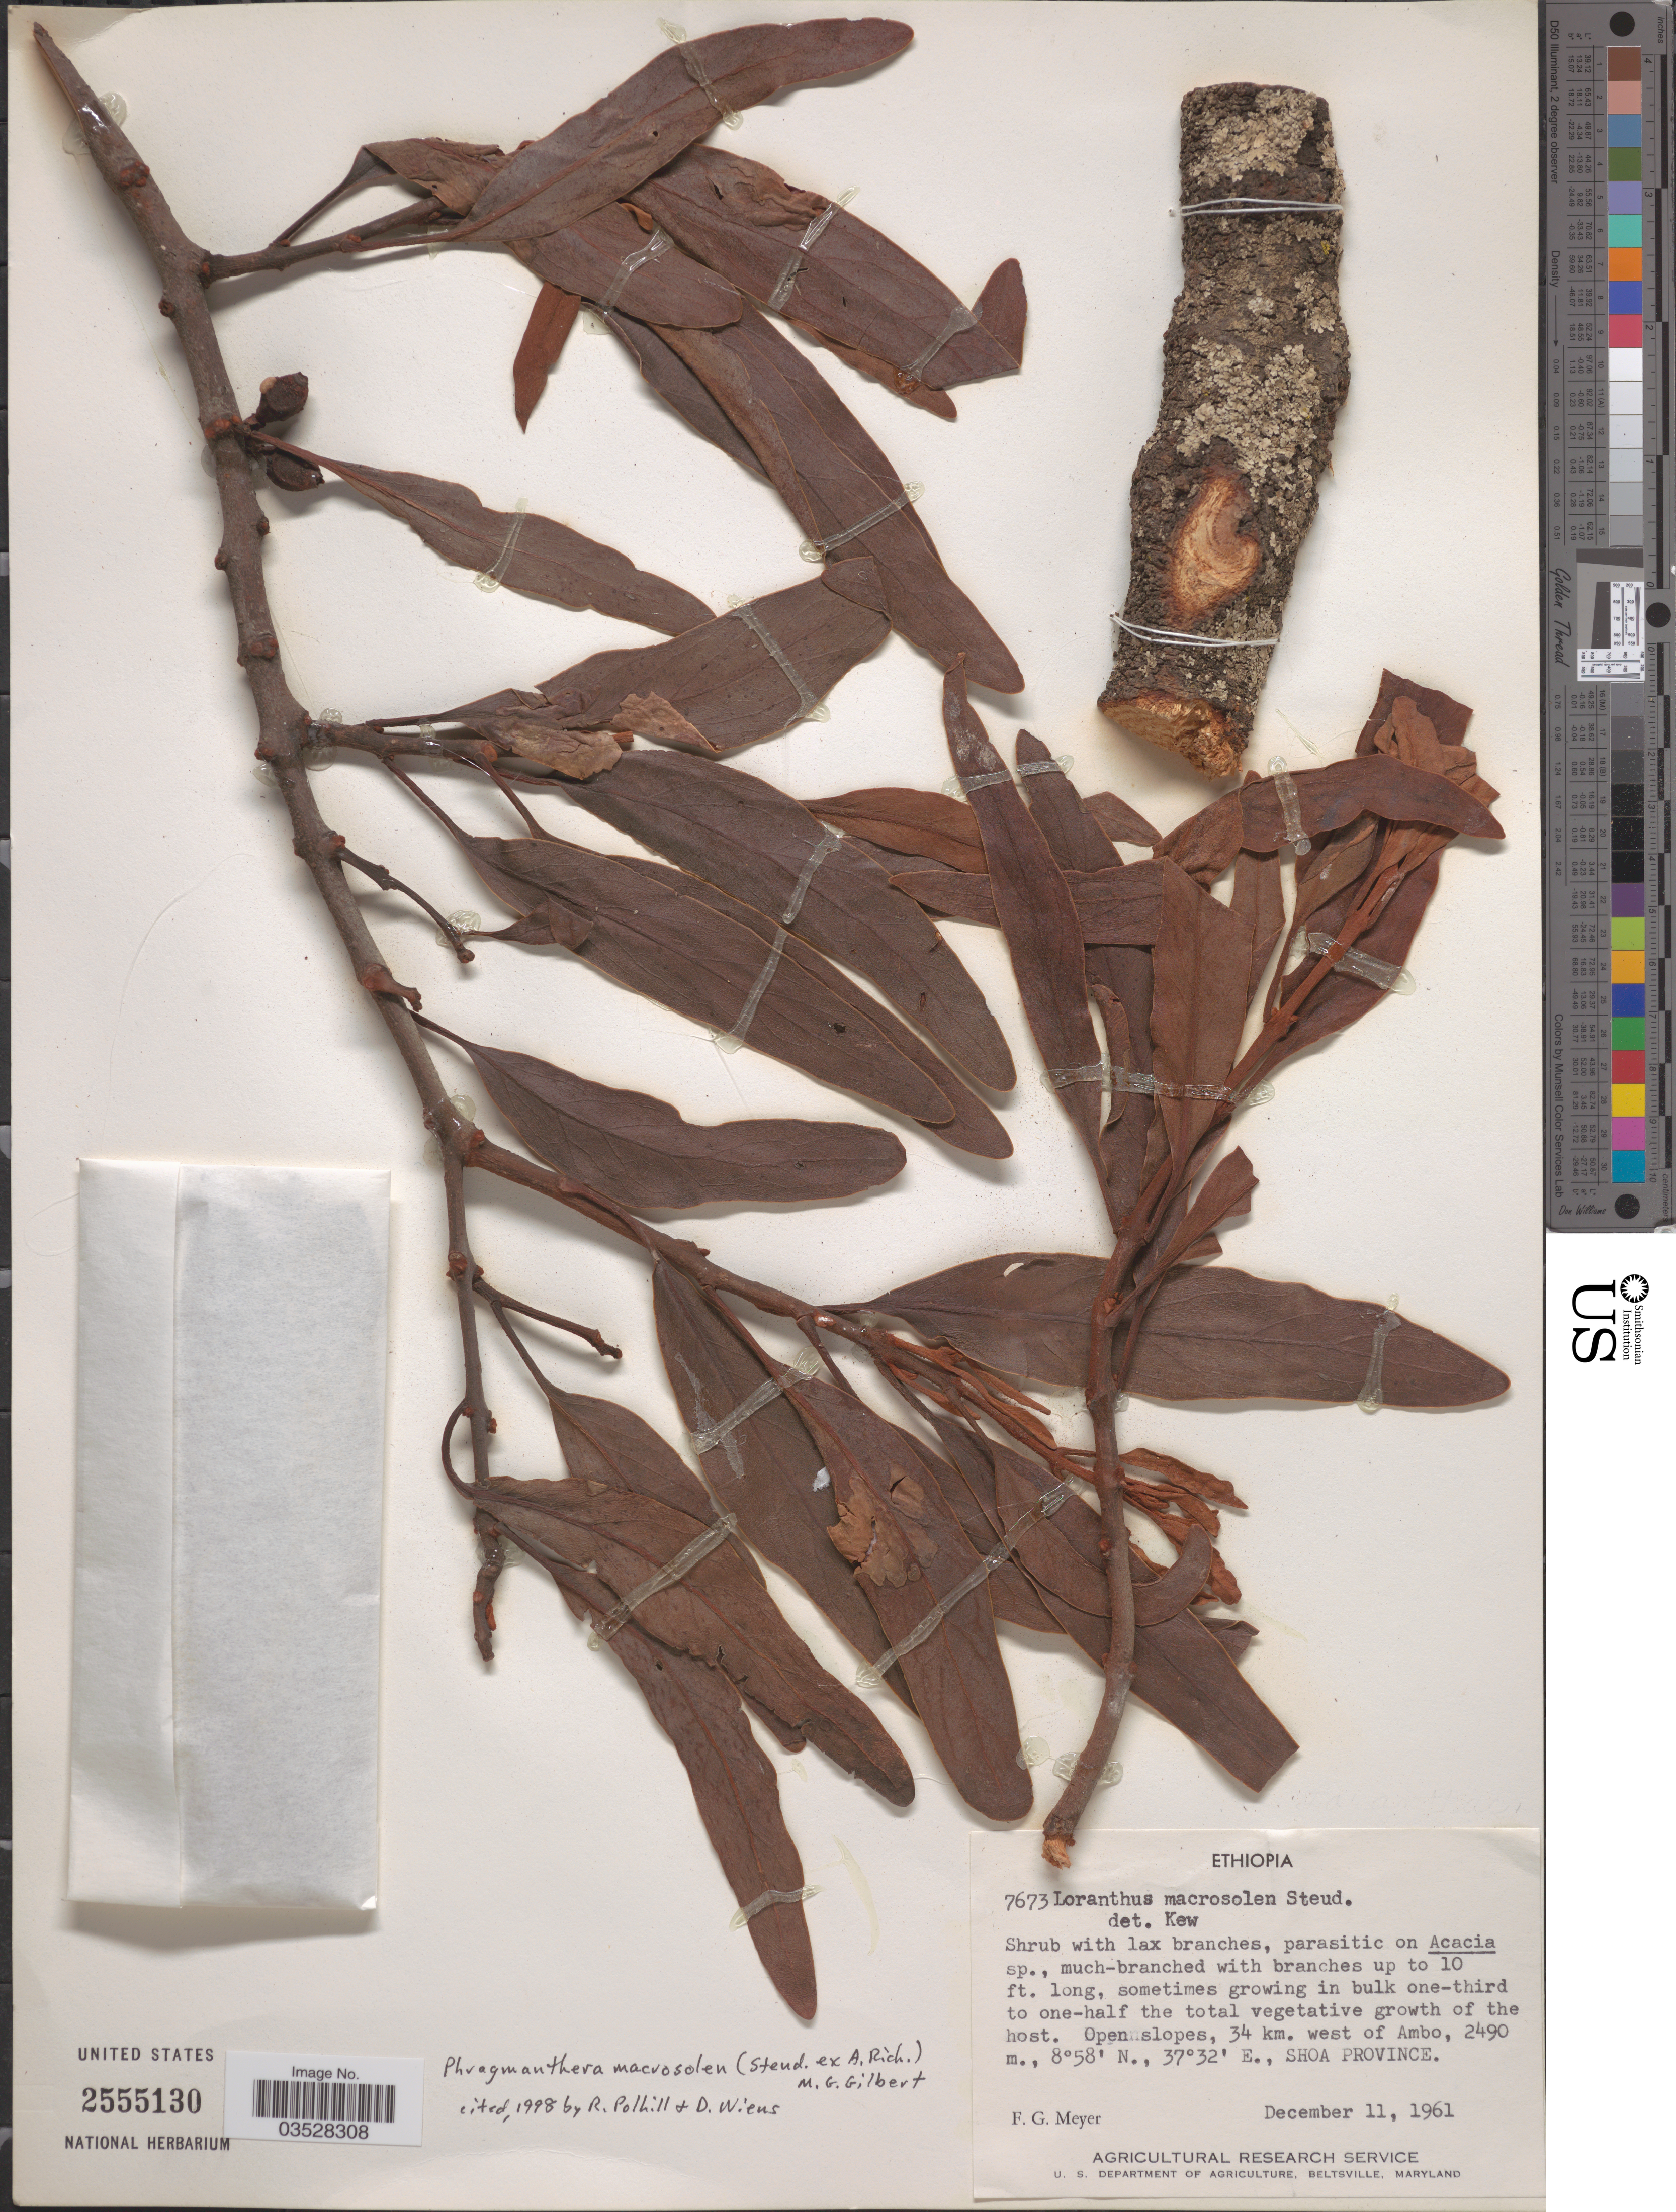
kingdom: Plantae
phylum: Tracheophyta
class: Magnoliopsida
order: Santalales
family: Loranthaceae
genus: Phragmanthera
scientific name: Phragmanthera macrosolen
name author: (Steud. ex A. Rich.) M.G. Gilbert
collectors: F. G. Meyer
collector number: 7673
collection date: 1961-12-11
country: Ethiopia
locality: Open slopes, 34 km. west of Ambo, Shoa Province.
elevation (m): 2490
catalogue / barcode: US 2555130